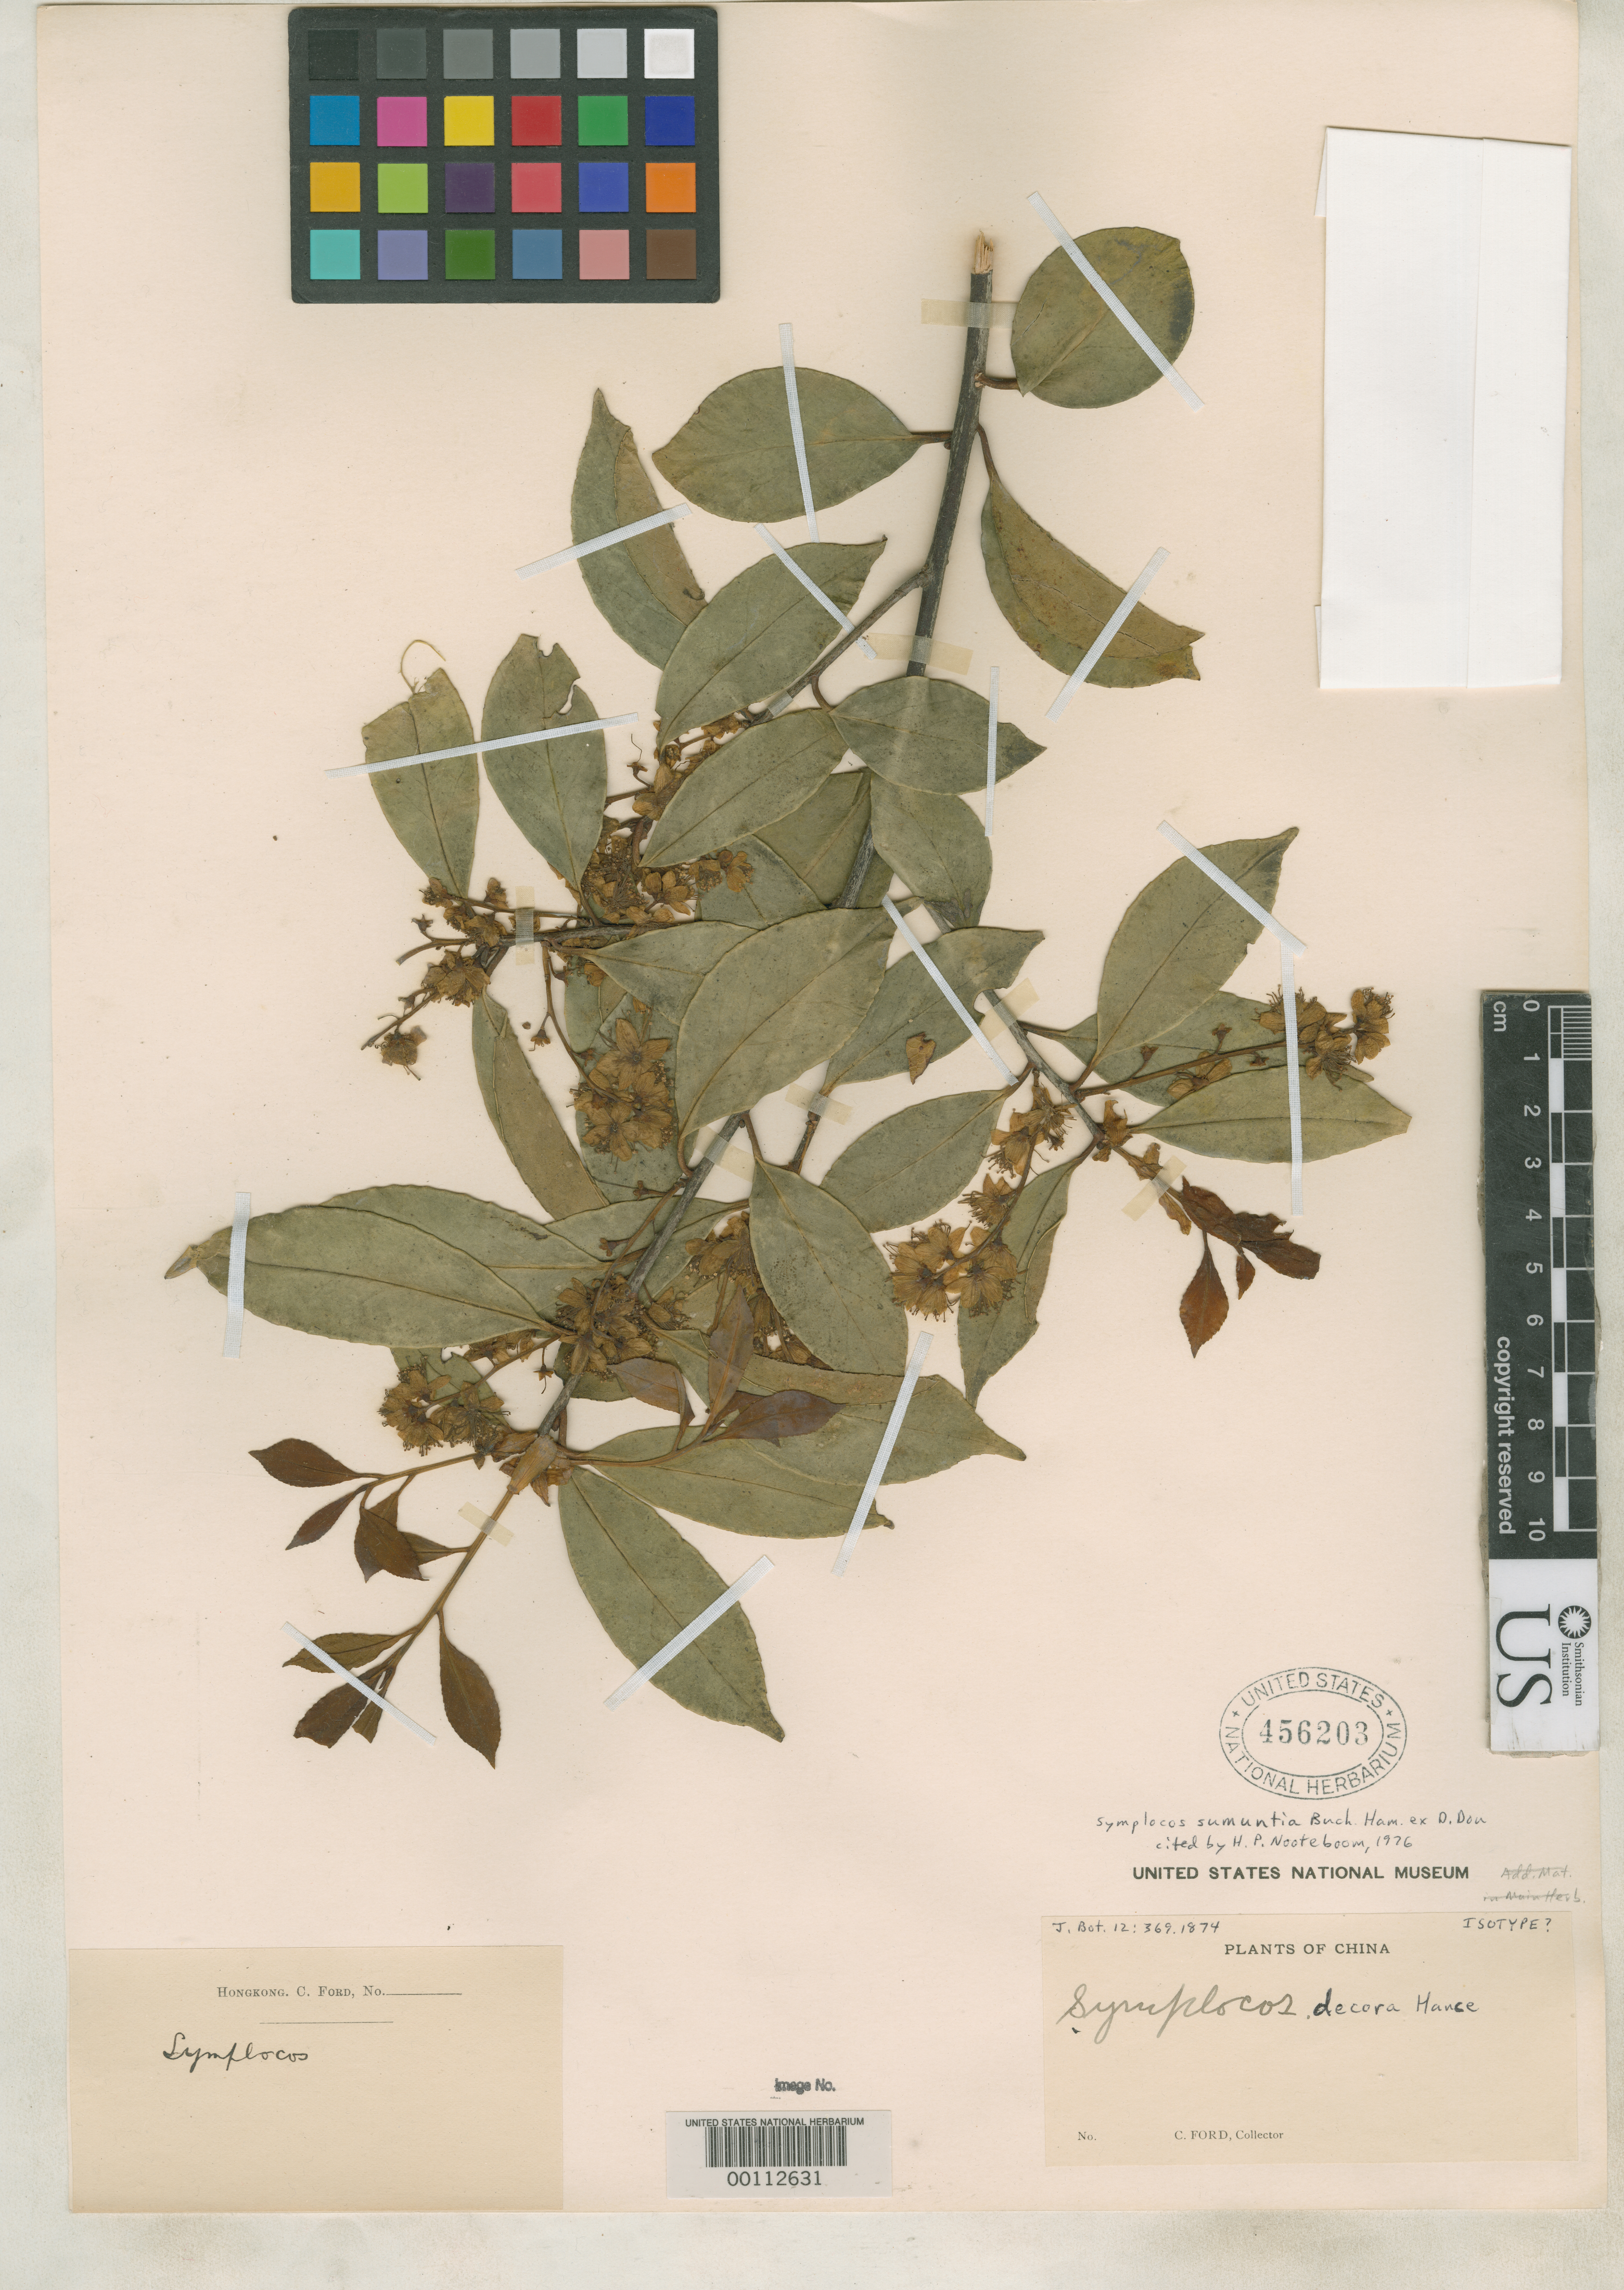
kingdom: Plantae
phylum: Tracheophyta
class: Magnoliopsida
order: Ericales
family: Symplocaceae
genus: Symplocos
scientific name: Symplocos decora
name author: Hance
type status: Isotype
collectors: C. Ford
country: China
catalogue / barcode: US 456203